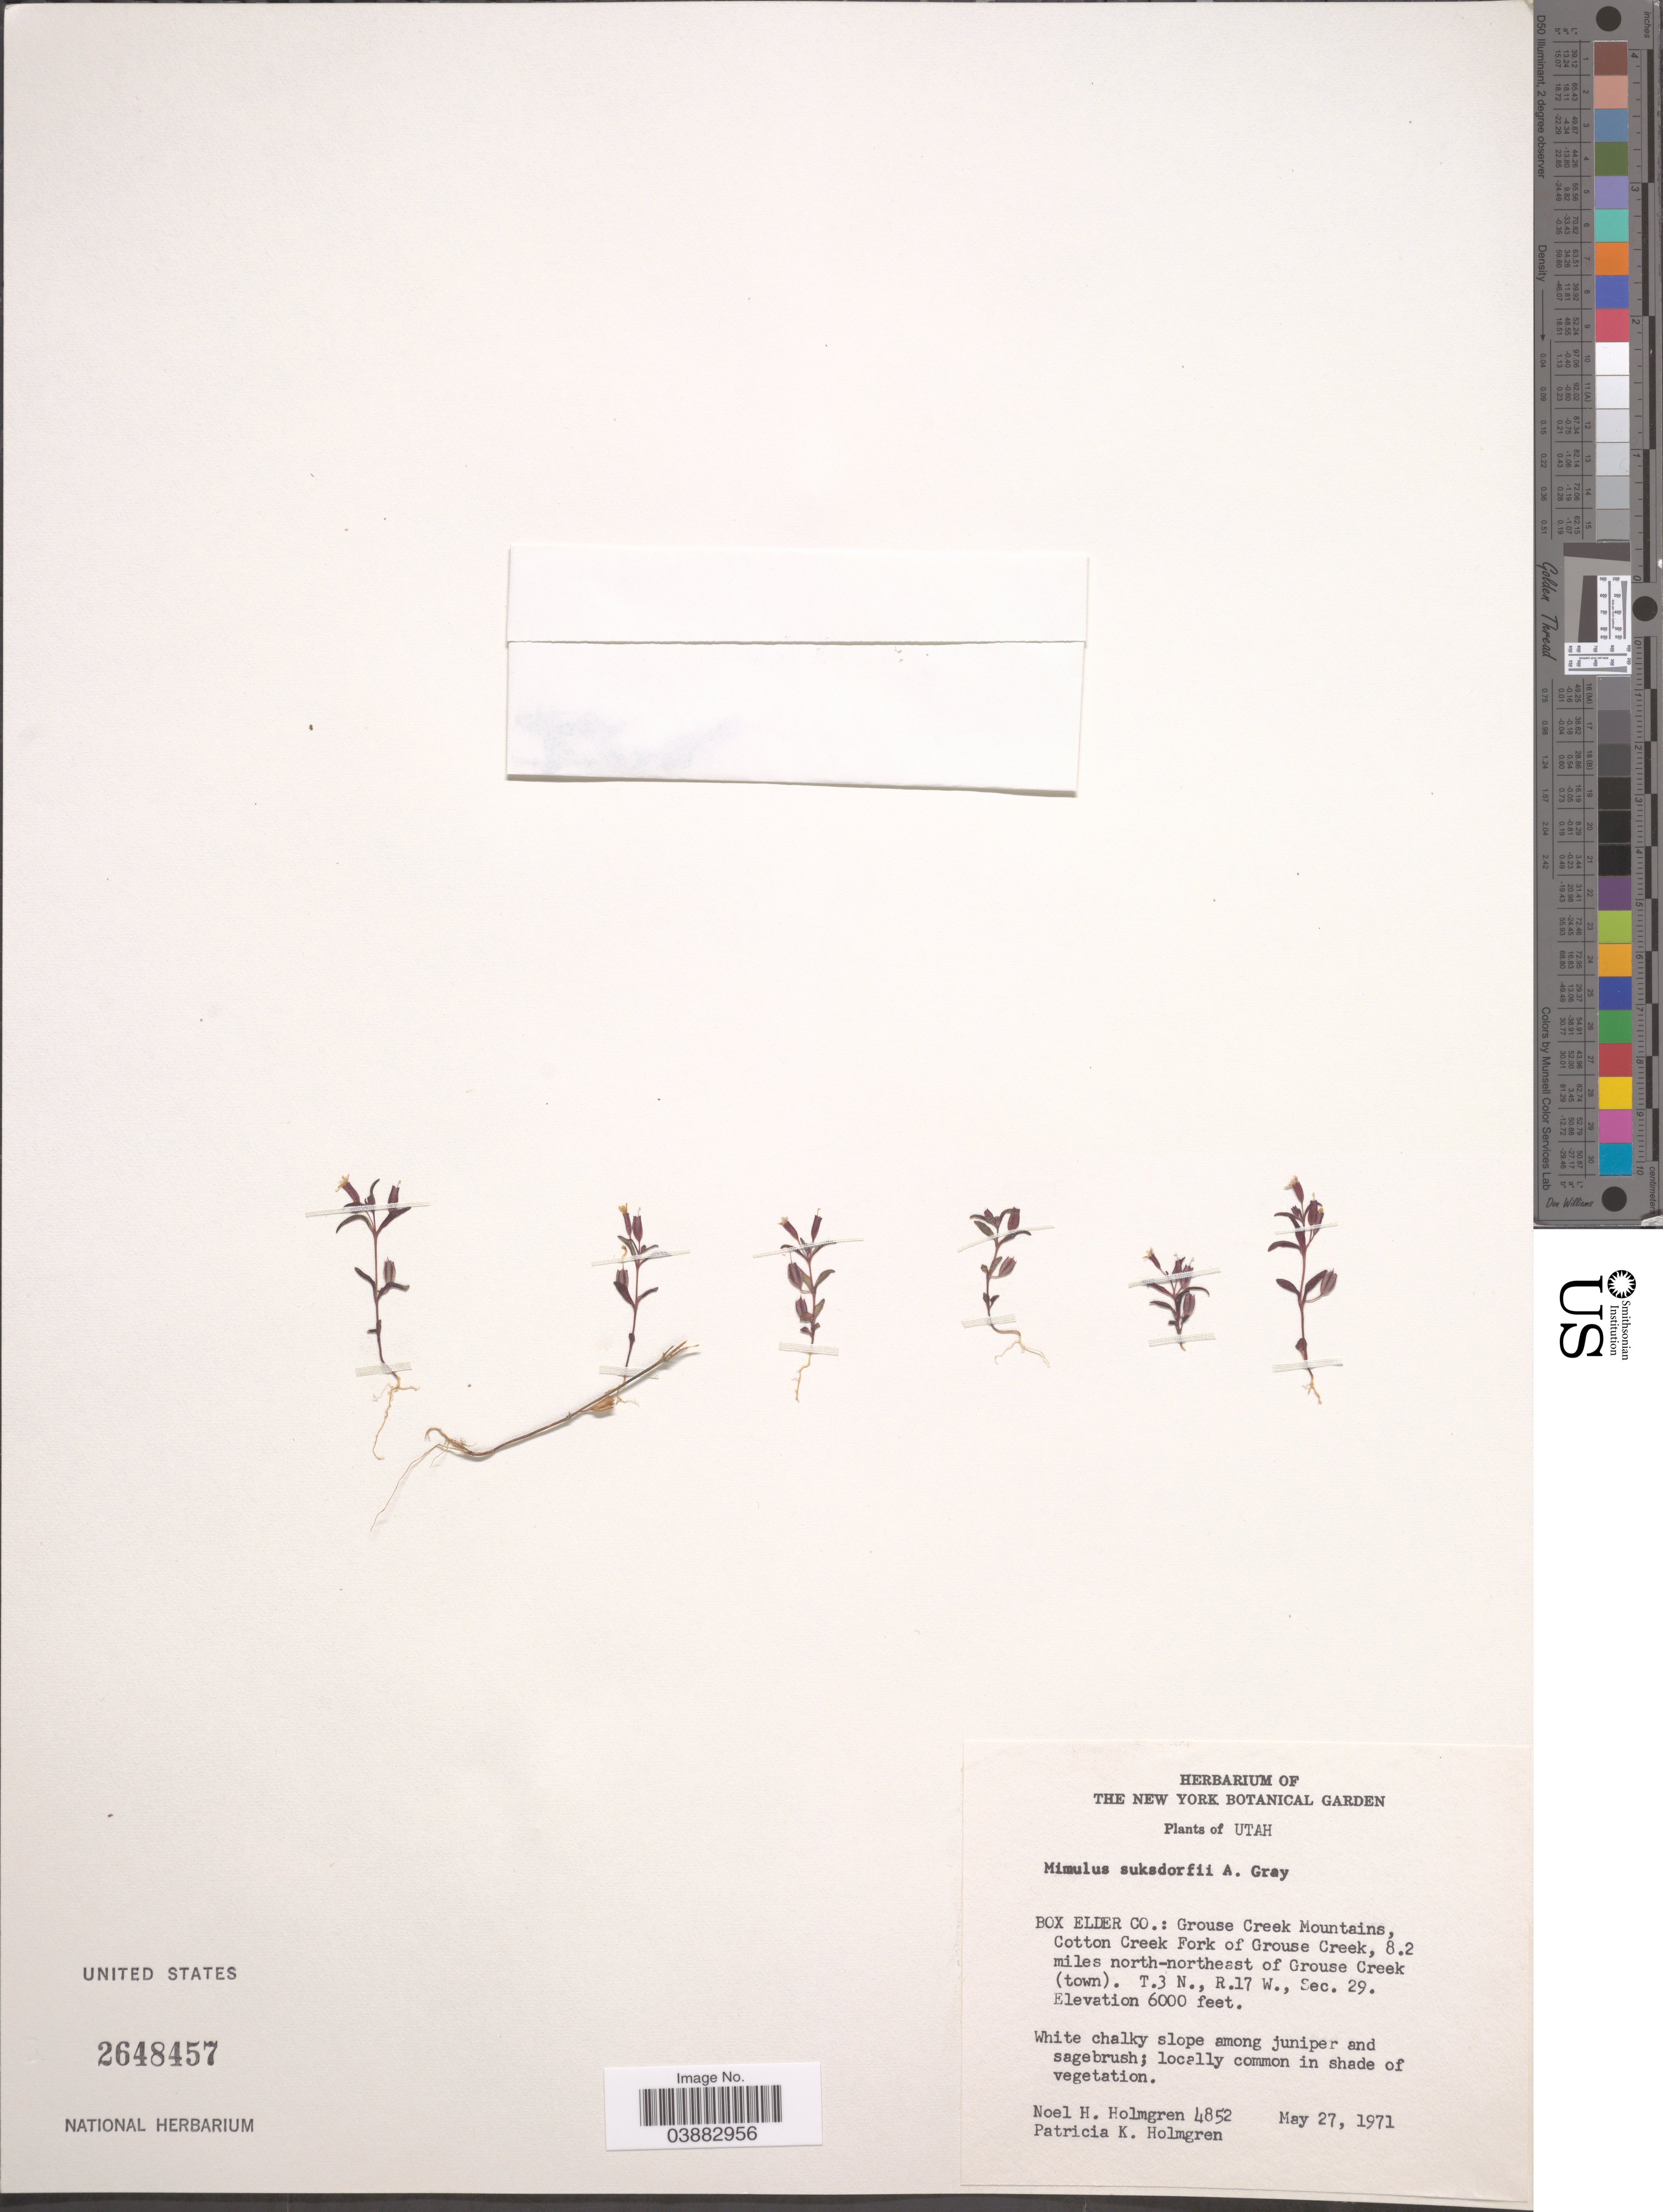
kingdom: Plantae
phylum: Tracheophyta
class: Magnoliopsida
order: Lamiales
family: Phrymaceae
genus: Mimulus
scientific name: Mimulus suksdorfii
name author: A. Gray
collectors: N. H. Holmgren & P. K. Holmgren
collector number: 4852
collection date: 1971-05-27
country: United States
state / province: Utah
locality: Box Elder Co.: Grouse Creek Mountains, Cotton Creek Fork of Grouse Creek, 8.2 miles north-northeast of Grouse Creek (town). T.3 N., R.17 W., Sec. 29.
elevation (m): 1829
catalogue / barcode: US 2648457